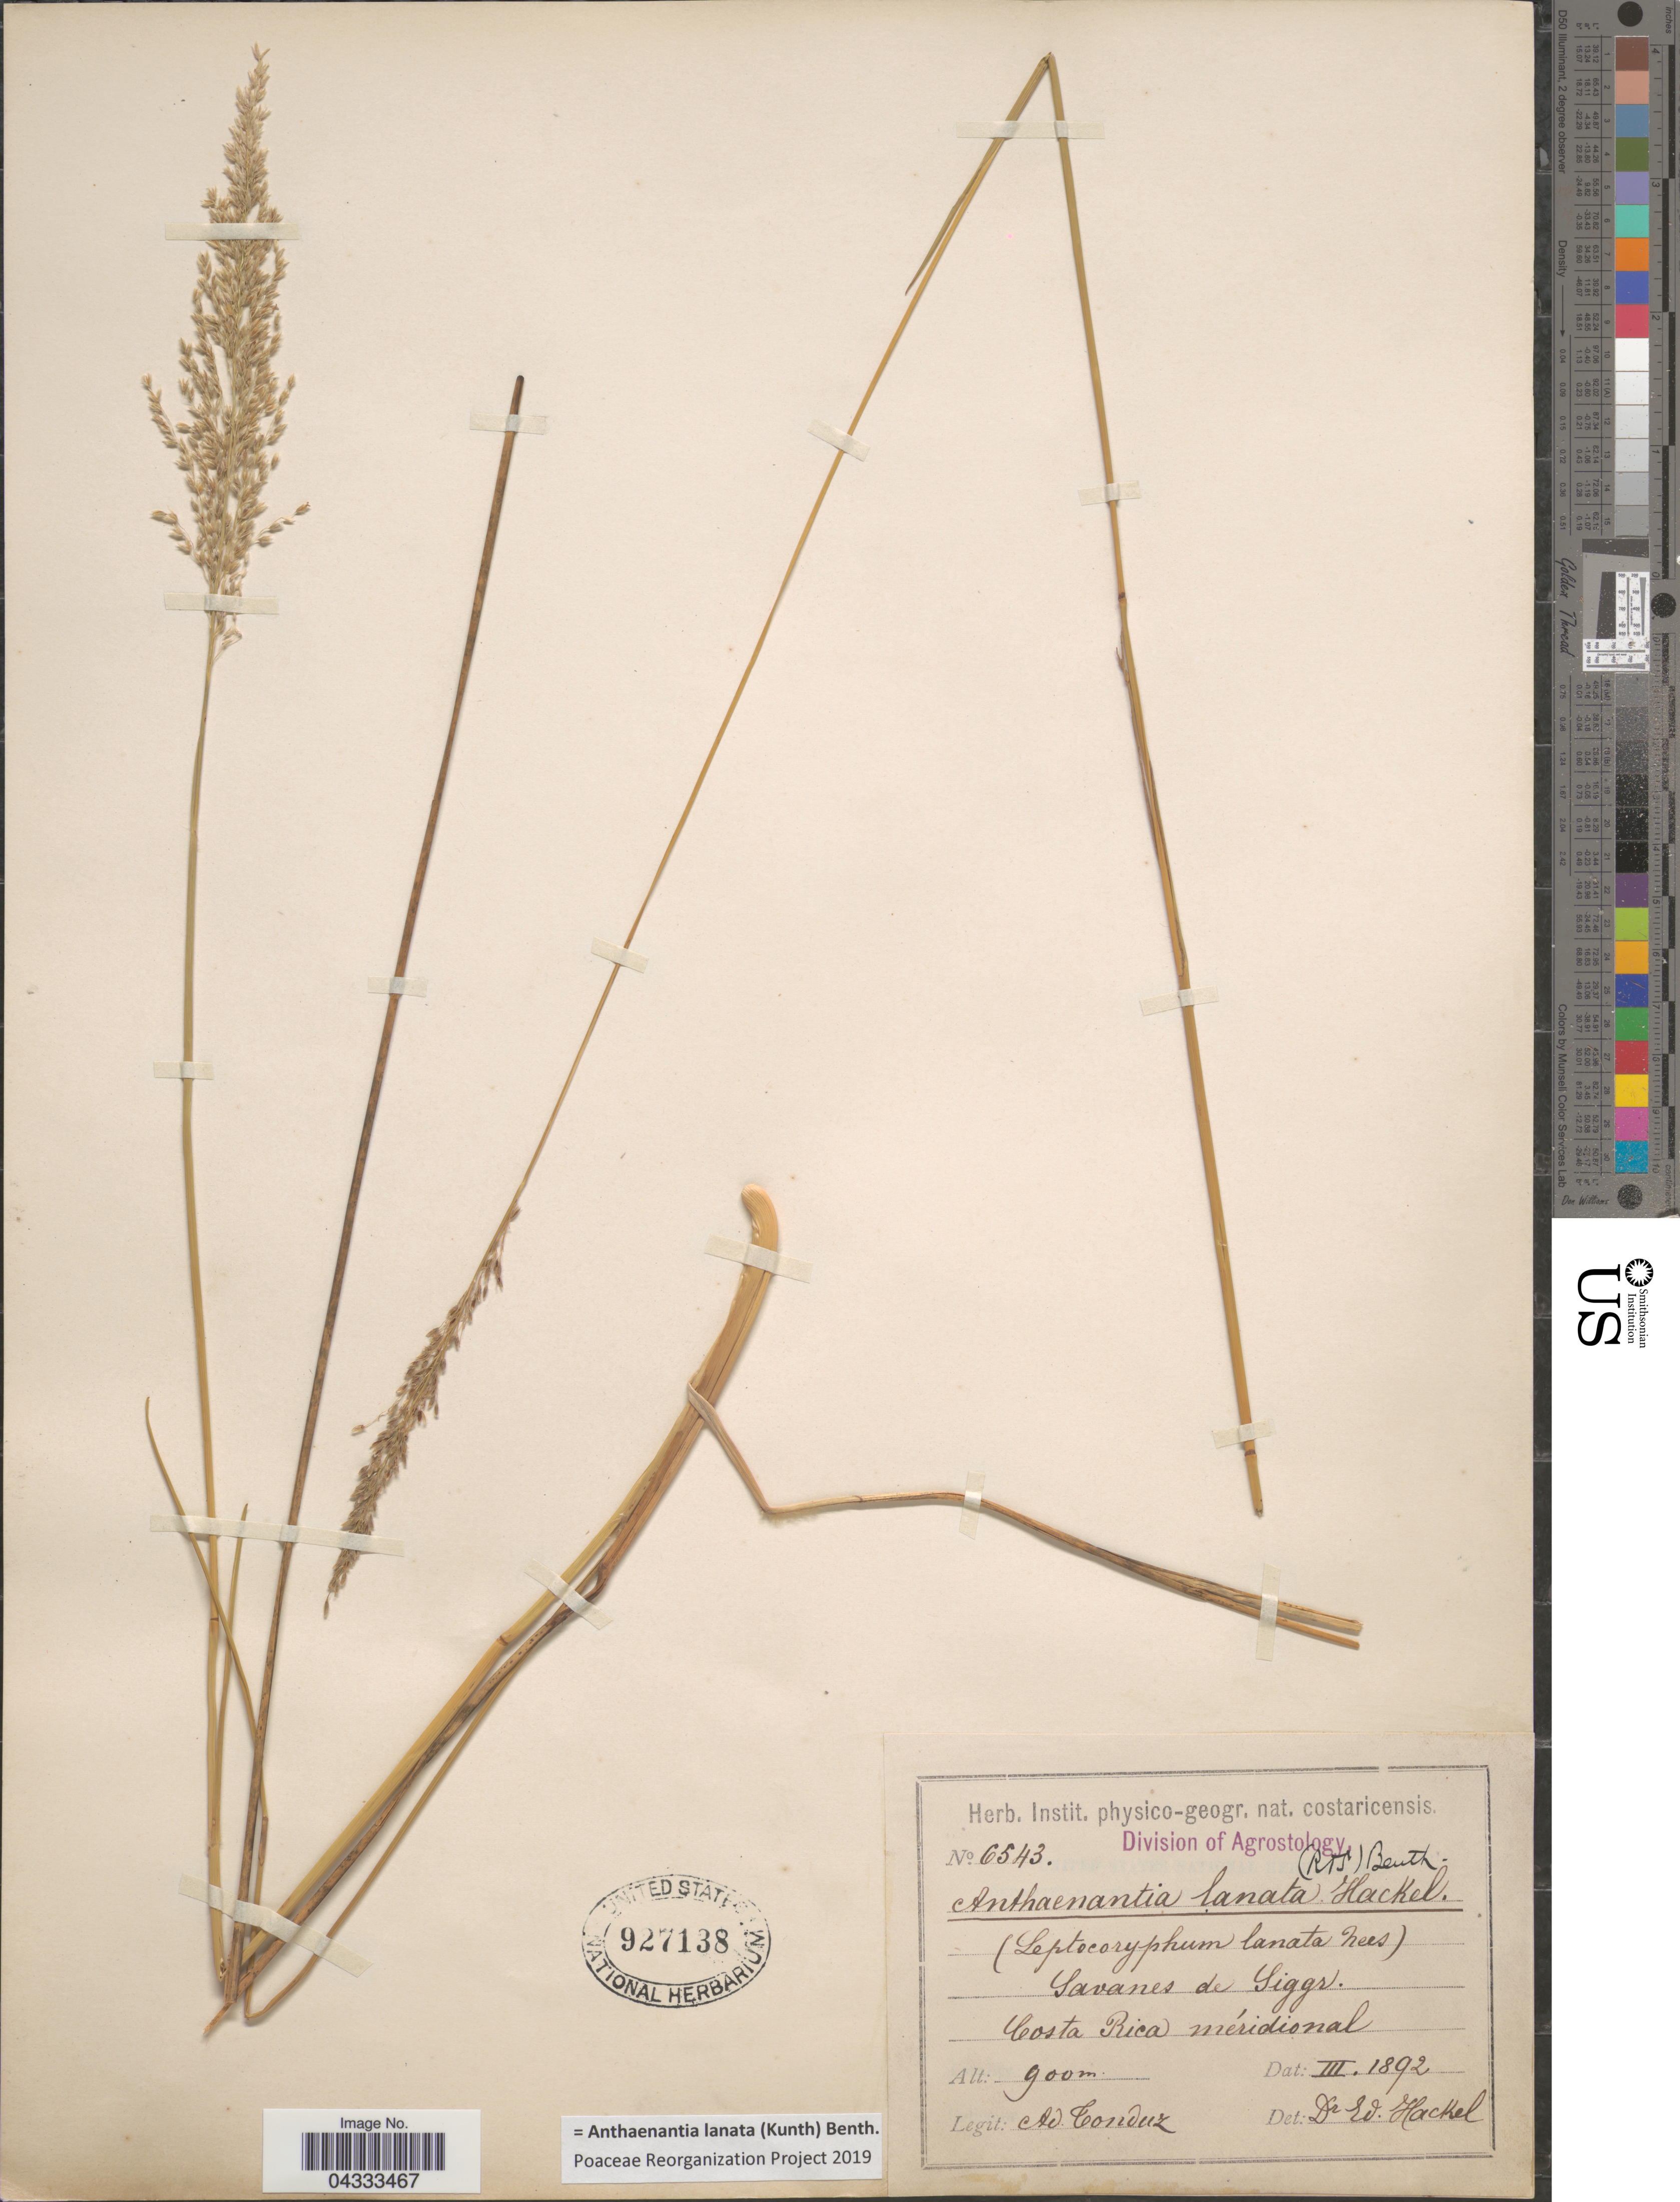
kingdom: Plantae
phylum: Tracheophyta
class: Liliopsida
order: Poales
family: Poaceae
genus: Anthaenantia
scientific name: Anthaenantia lanata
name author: (Kunth) Benth.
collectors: A. Tonduz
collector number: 6543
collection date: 1892-03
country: Costa Rica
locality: Savanes de Siggr. Costa Rica méridional.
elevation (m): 900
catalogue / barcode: US 927138